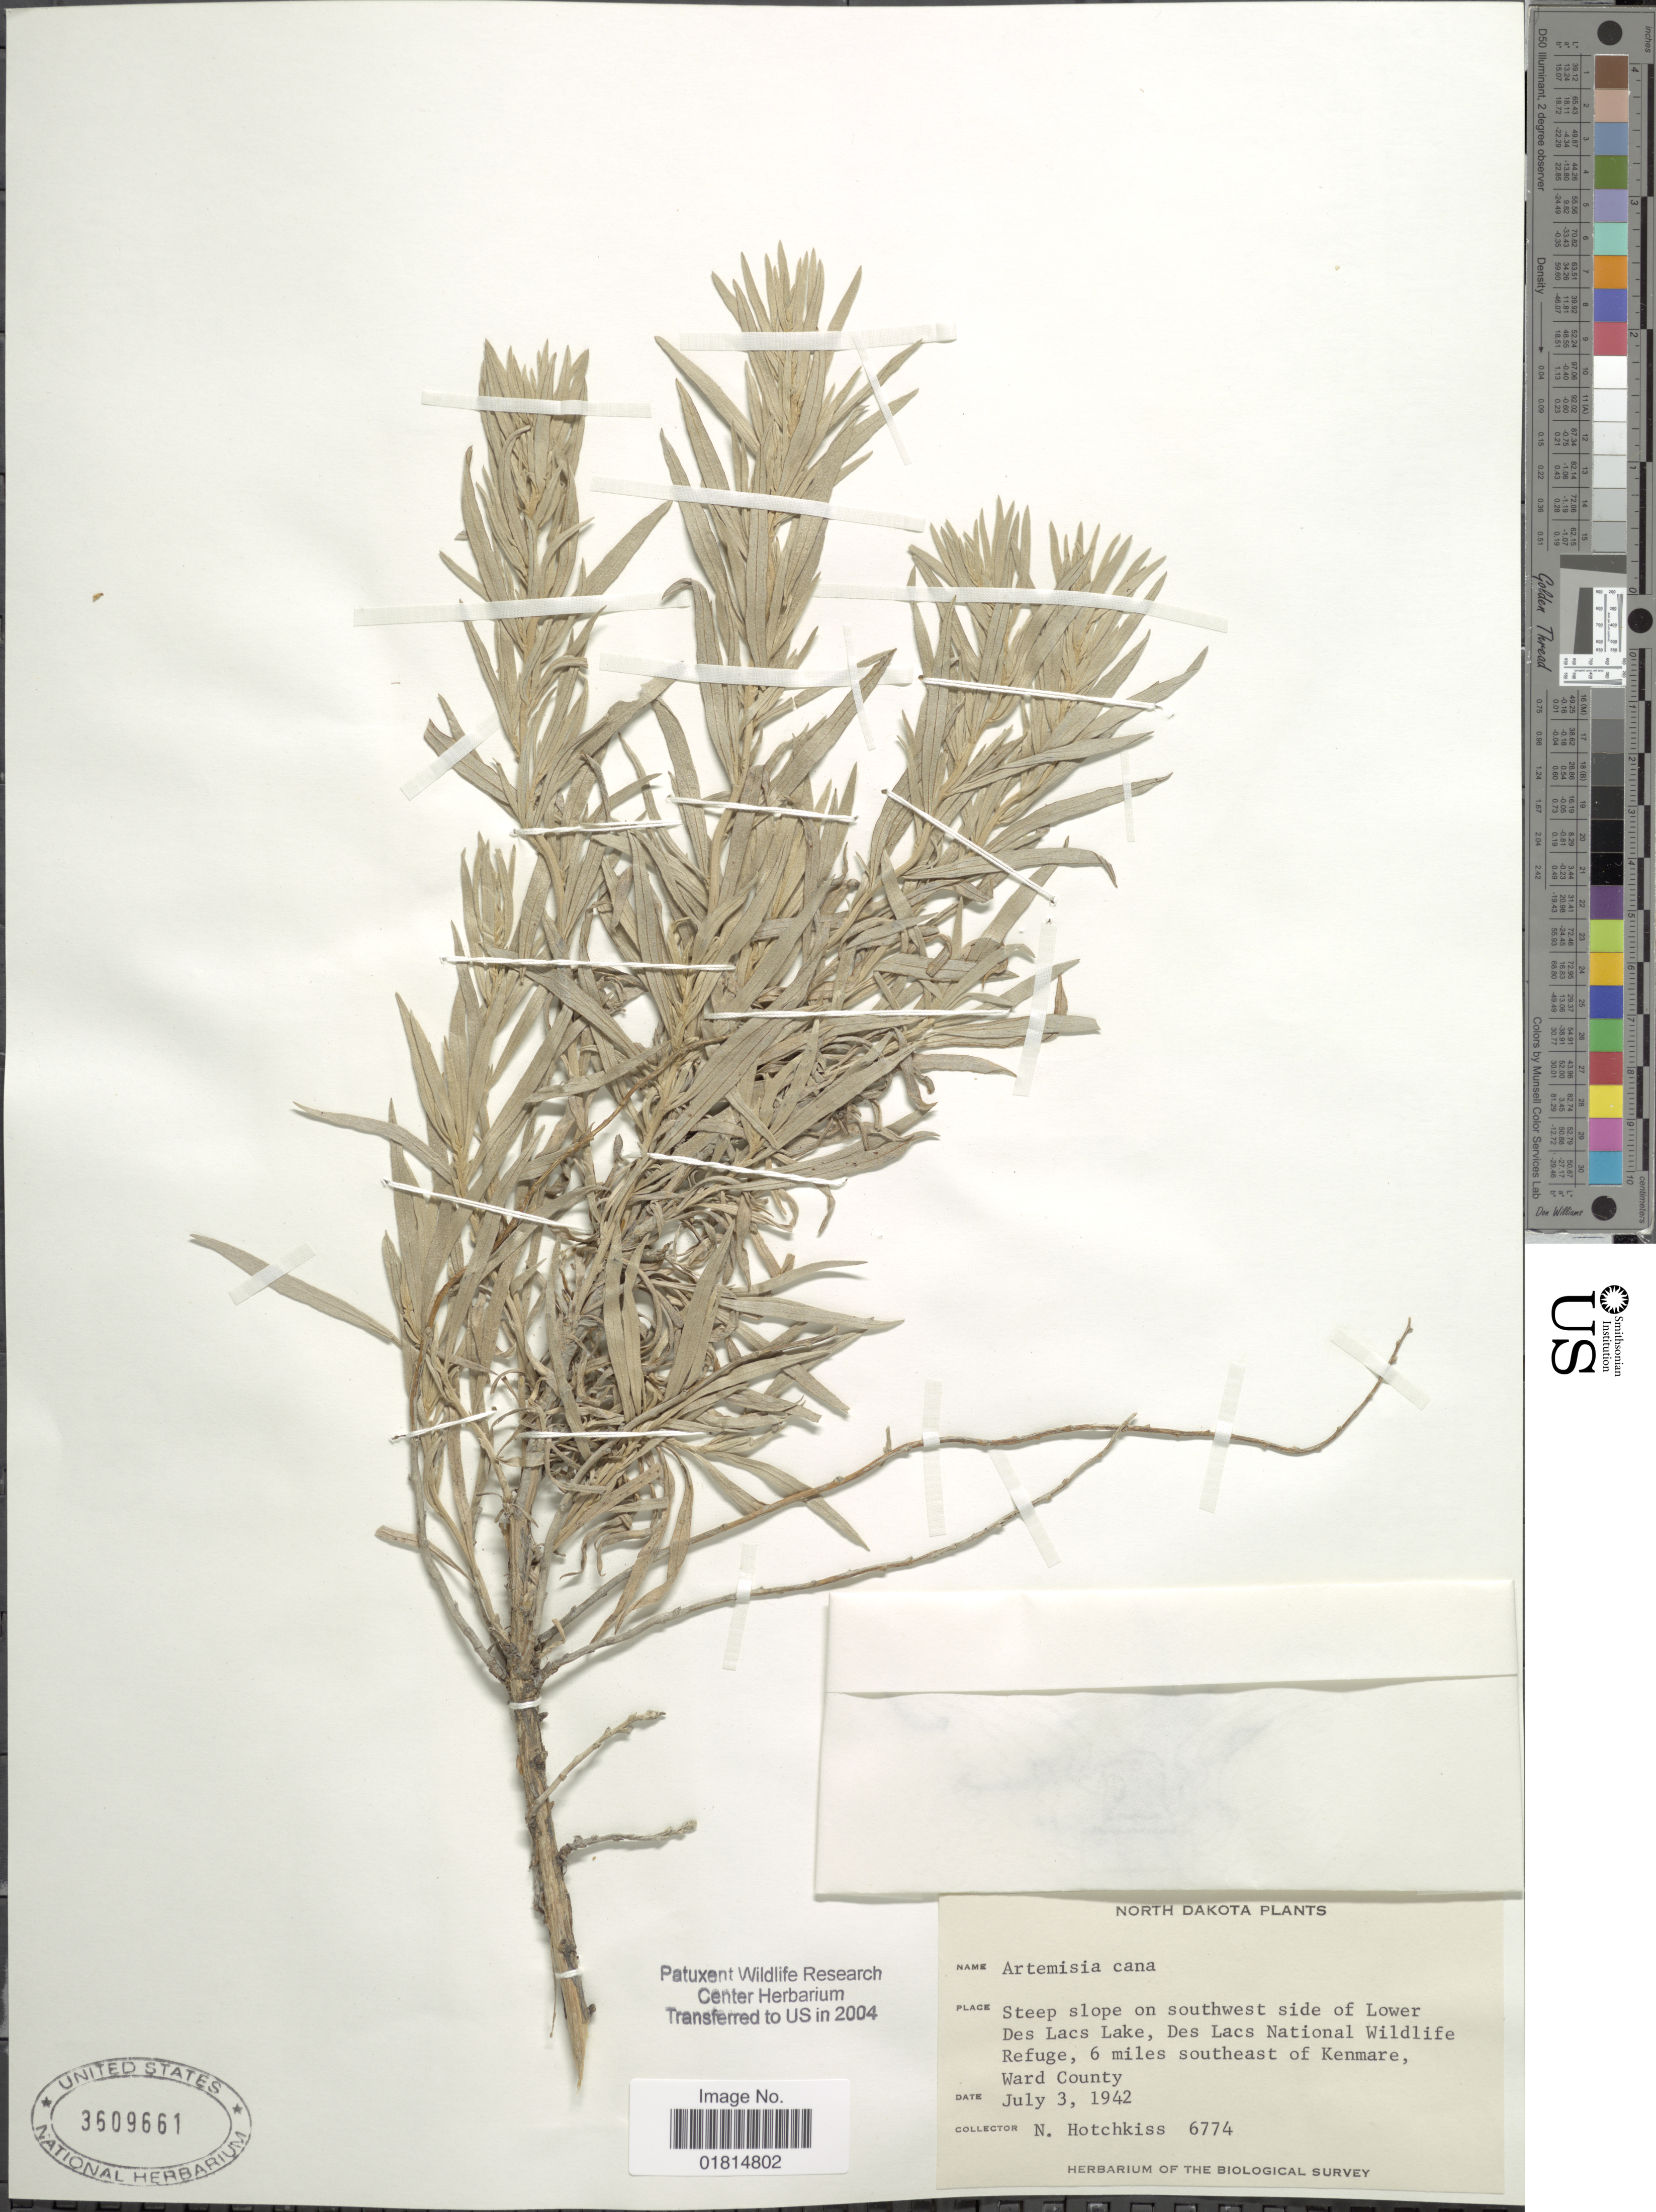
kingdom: Plantae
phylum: Tracheophyta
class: Magnoliopsida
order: Asterales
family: Asteraceae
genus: Artemisia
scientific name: Artemisia cana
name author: Pursh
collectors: N. Hotchkiss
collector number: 6774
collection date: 1942-07-03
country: United States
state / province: North Dakota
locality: Steep slope on southwest side of Lower Des Lacs Lake, Des Lacs National Wildlife Refuge, 6 miles southeast of Kenmare, Ward County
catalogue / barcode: US 3609661